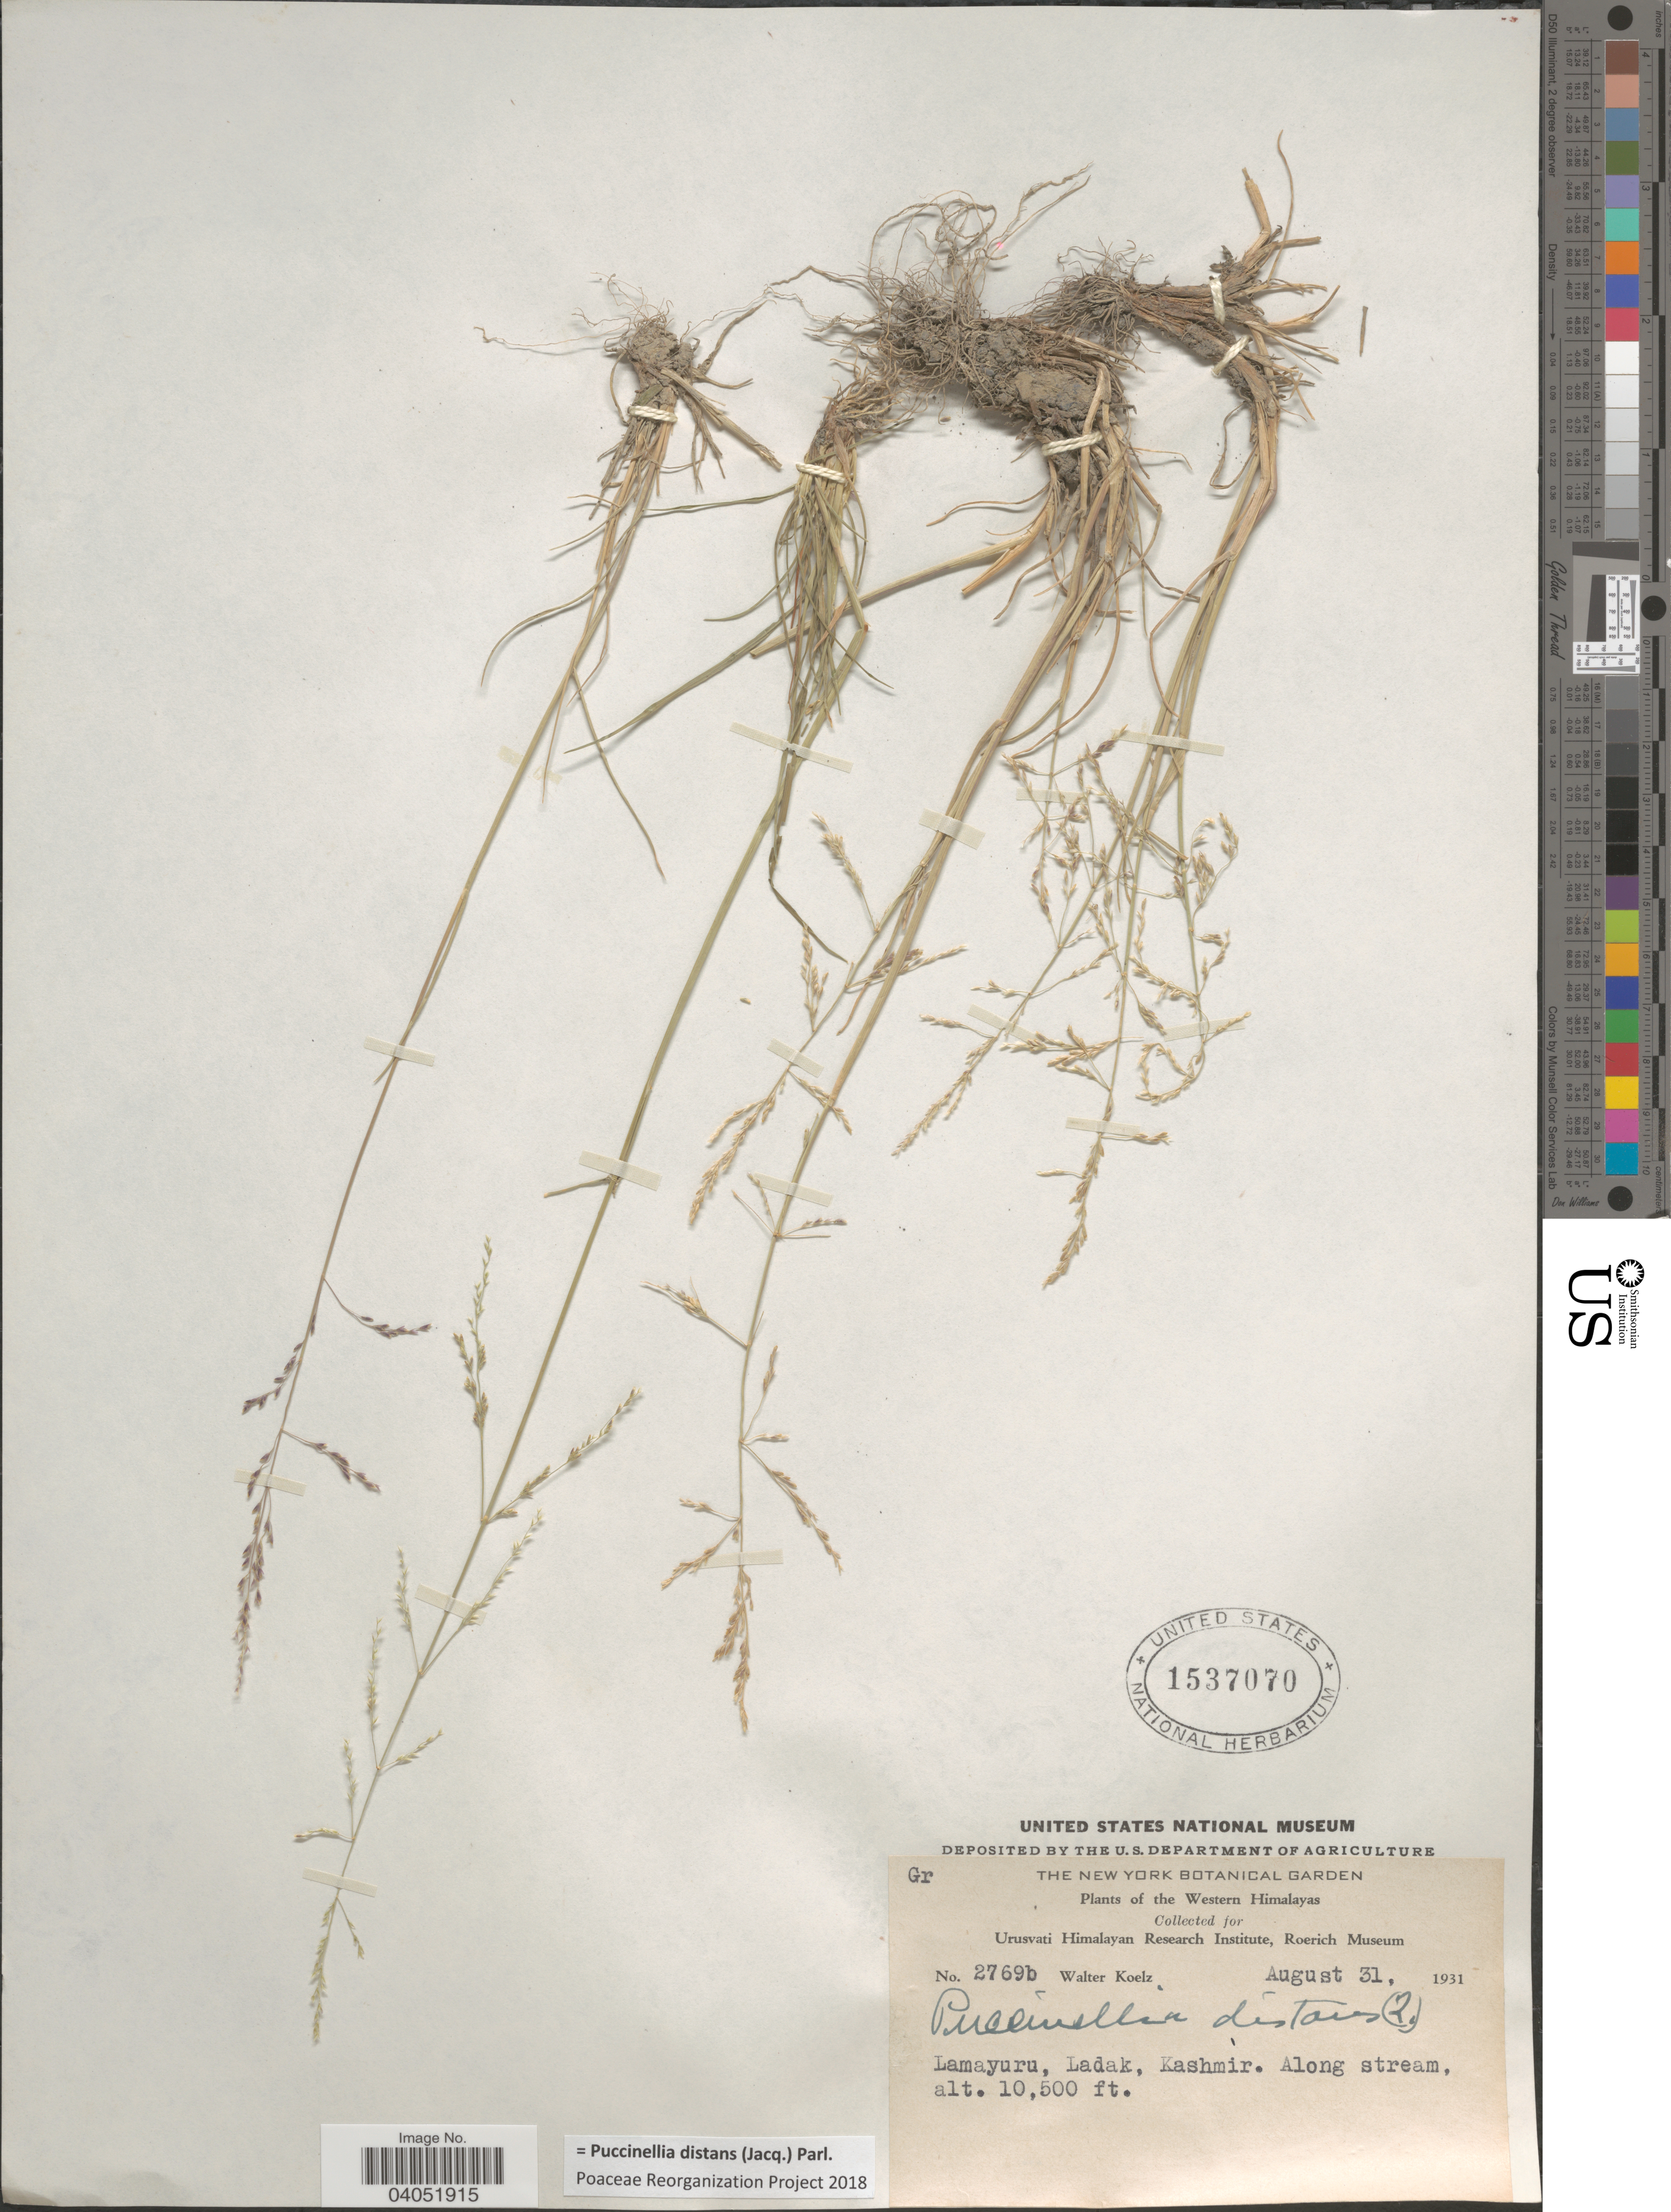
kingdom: Plantae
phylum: Tracheophyta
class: Liliopsida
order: Poales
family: Poaceae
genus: Puccinellia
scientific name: Puccinellia distans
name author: (Jacq.) Parl.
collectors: W. N. Koelz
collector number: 2769b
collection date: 1931-08-31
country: India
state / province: Ladakh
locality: The Western Himalayas. Lamayuru, Ladak, Kashmir.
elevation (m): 3200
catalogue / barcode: US 1537070